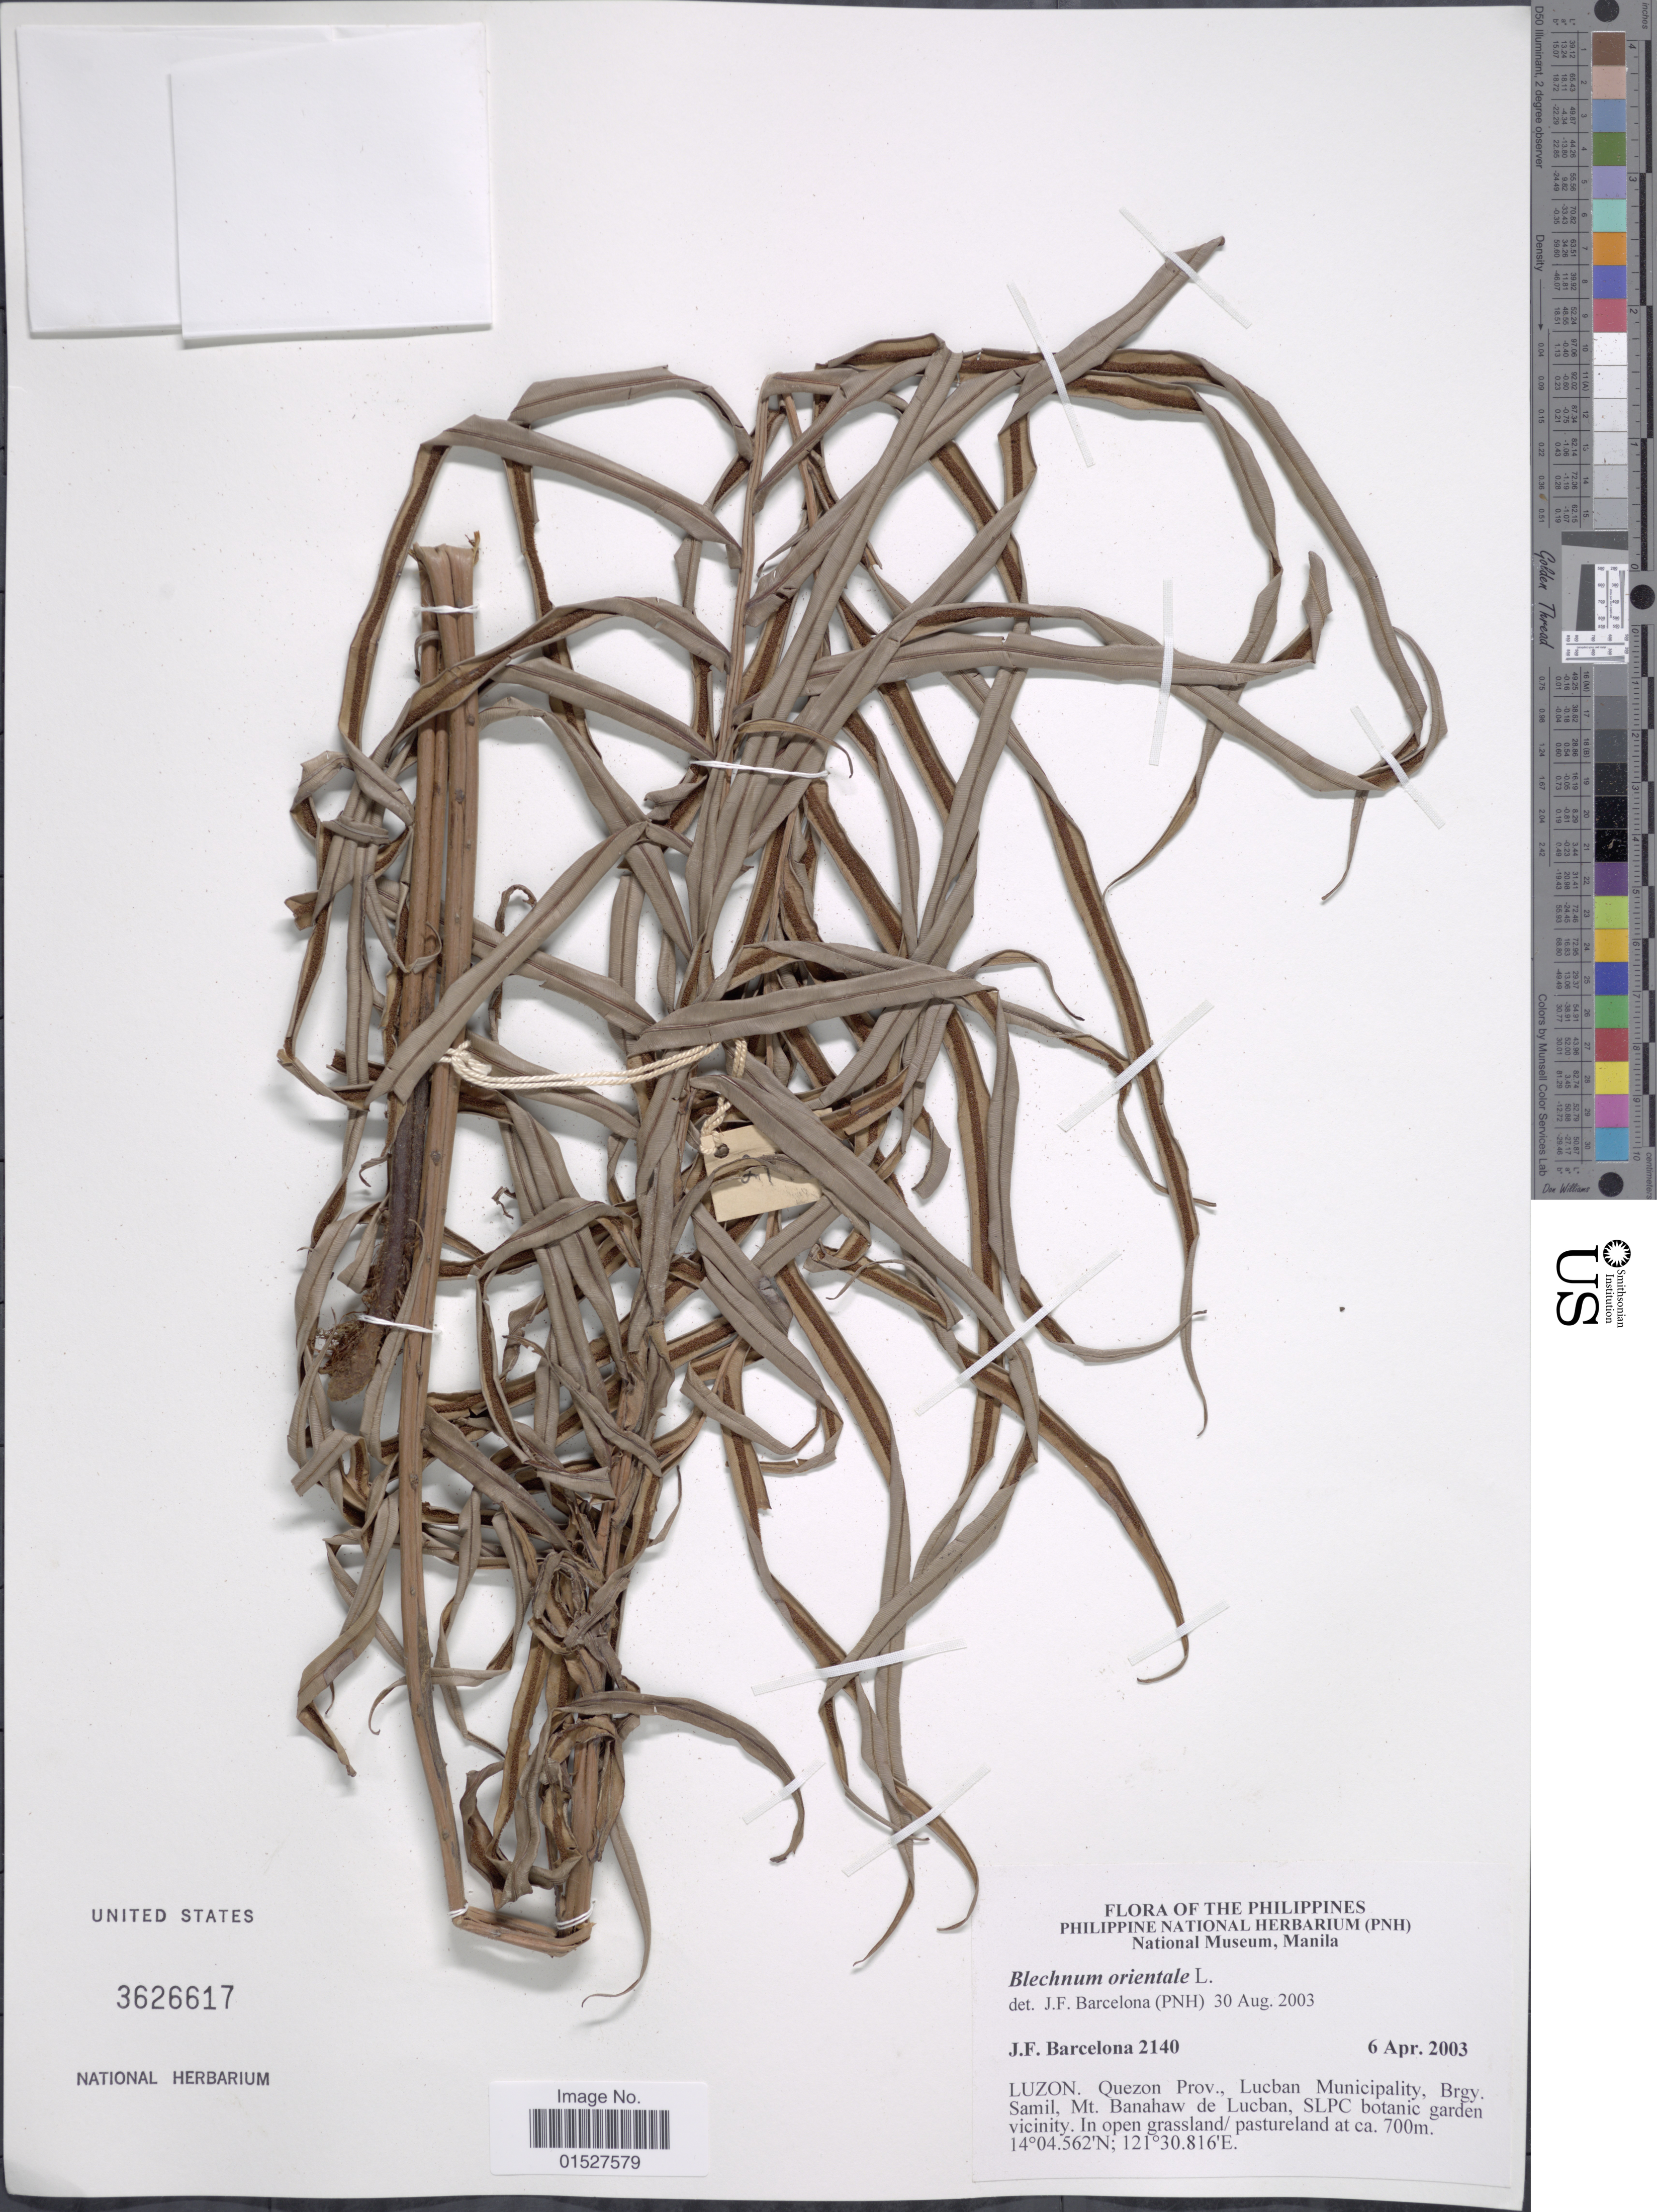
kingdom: Plantae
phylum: Tracheophyta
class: Polypodiopsida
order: Polypodiales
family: Blechnaceae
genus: Blechnum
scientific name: Blechnum orientale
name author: L.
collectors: J. F. Barcelona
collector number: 2140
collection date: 2003-04-06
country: Philippines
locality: Luzon. Quezon Prov., Lucban Municipality, Brgy. Samil, Mt. Banahaw de Lucban, SLPC botanic garden vicinity.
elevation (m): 700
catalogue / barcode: US 3626617